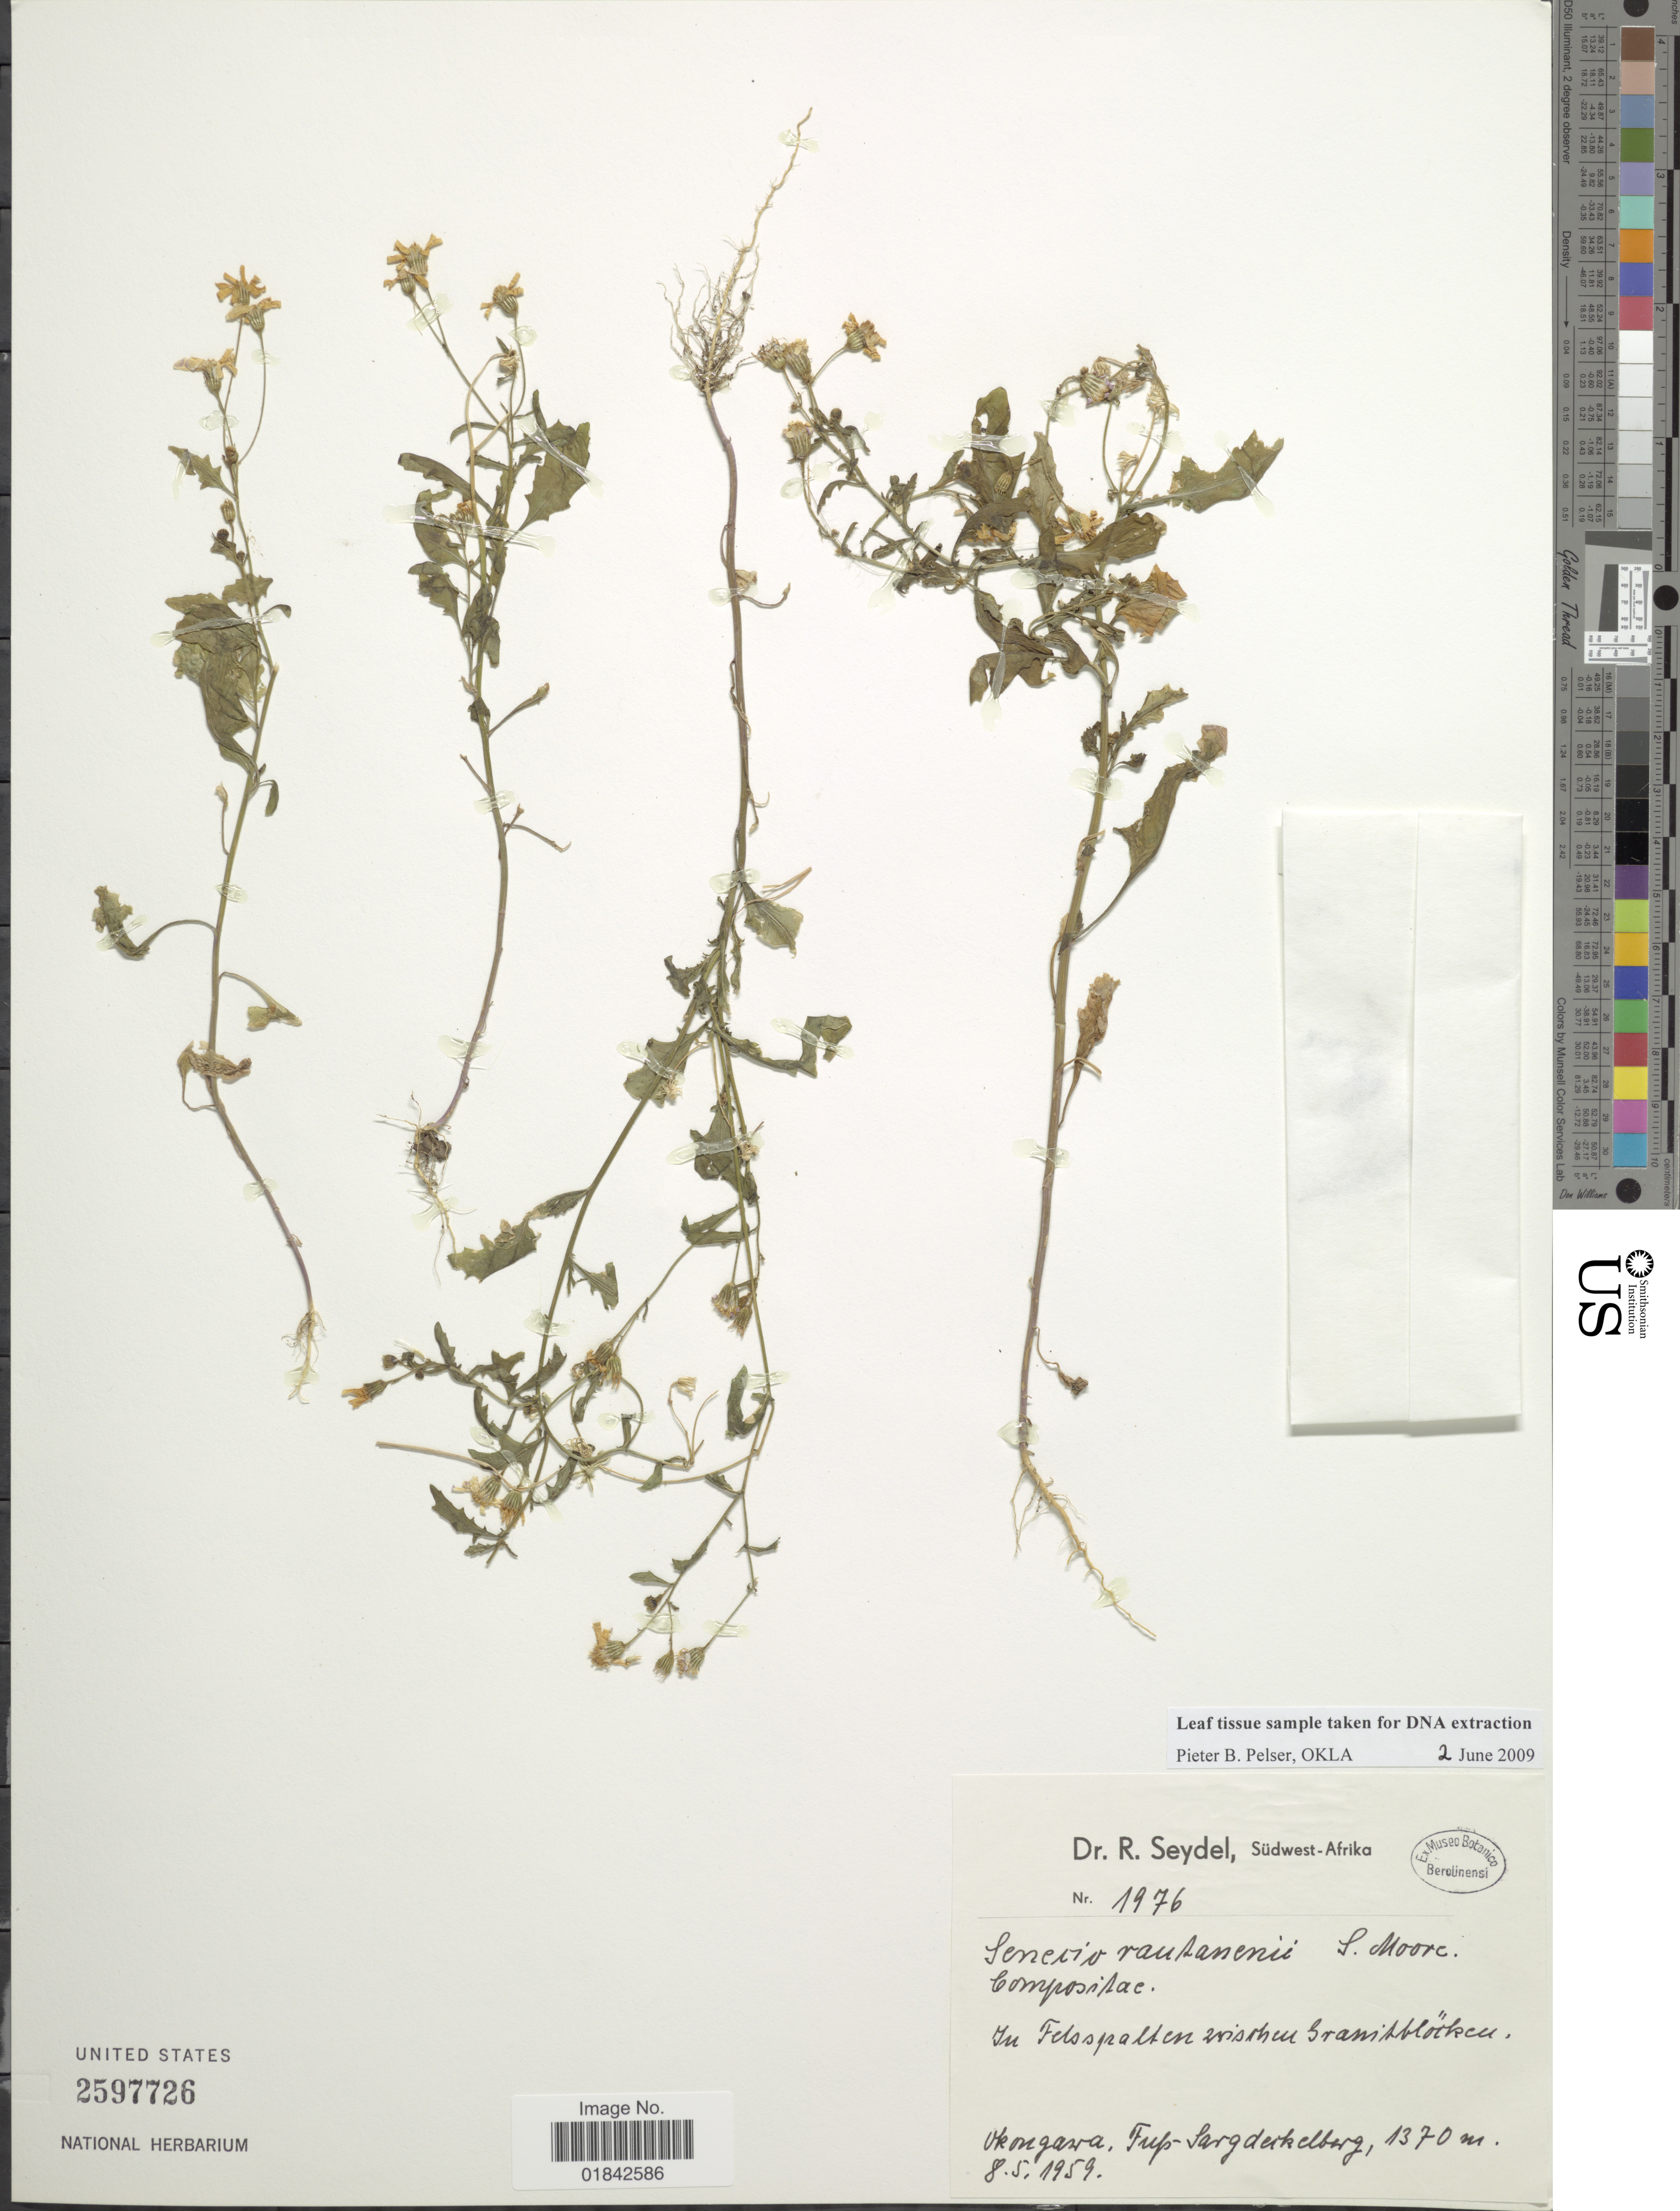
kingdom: Plantae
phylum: Tracheophyta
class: Magnoliopsida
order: Asterales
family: Asteraceae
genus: Senecio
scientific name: Senecio rautaneni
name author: S. Moore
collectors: R. Seydel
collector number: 1976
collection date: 1959-05-08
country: Namibia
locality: In Felsspalten wrischen Granitblöcken [crevices in granite blocks], Okongawa, Fup - Sargdeckelberg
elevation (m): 1370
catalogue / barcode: US 2597726